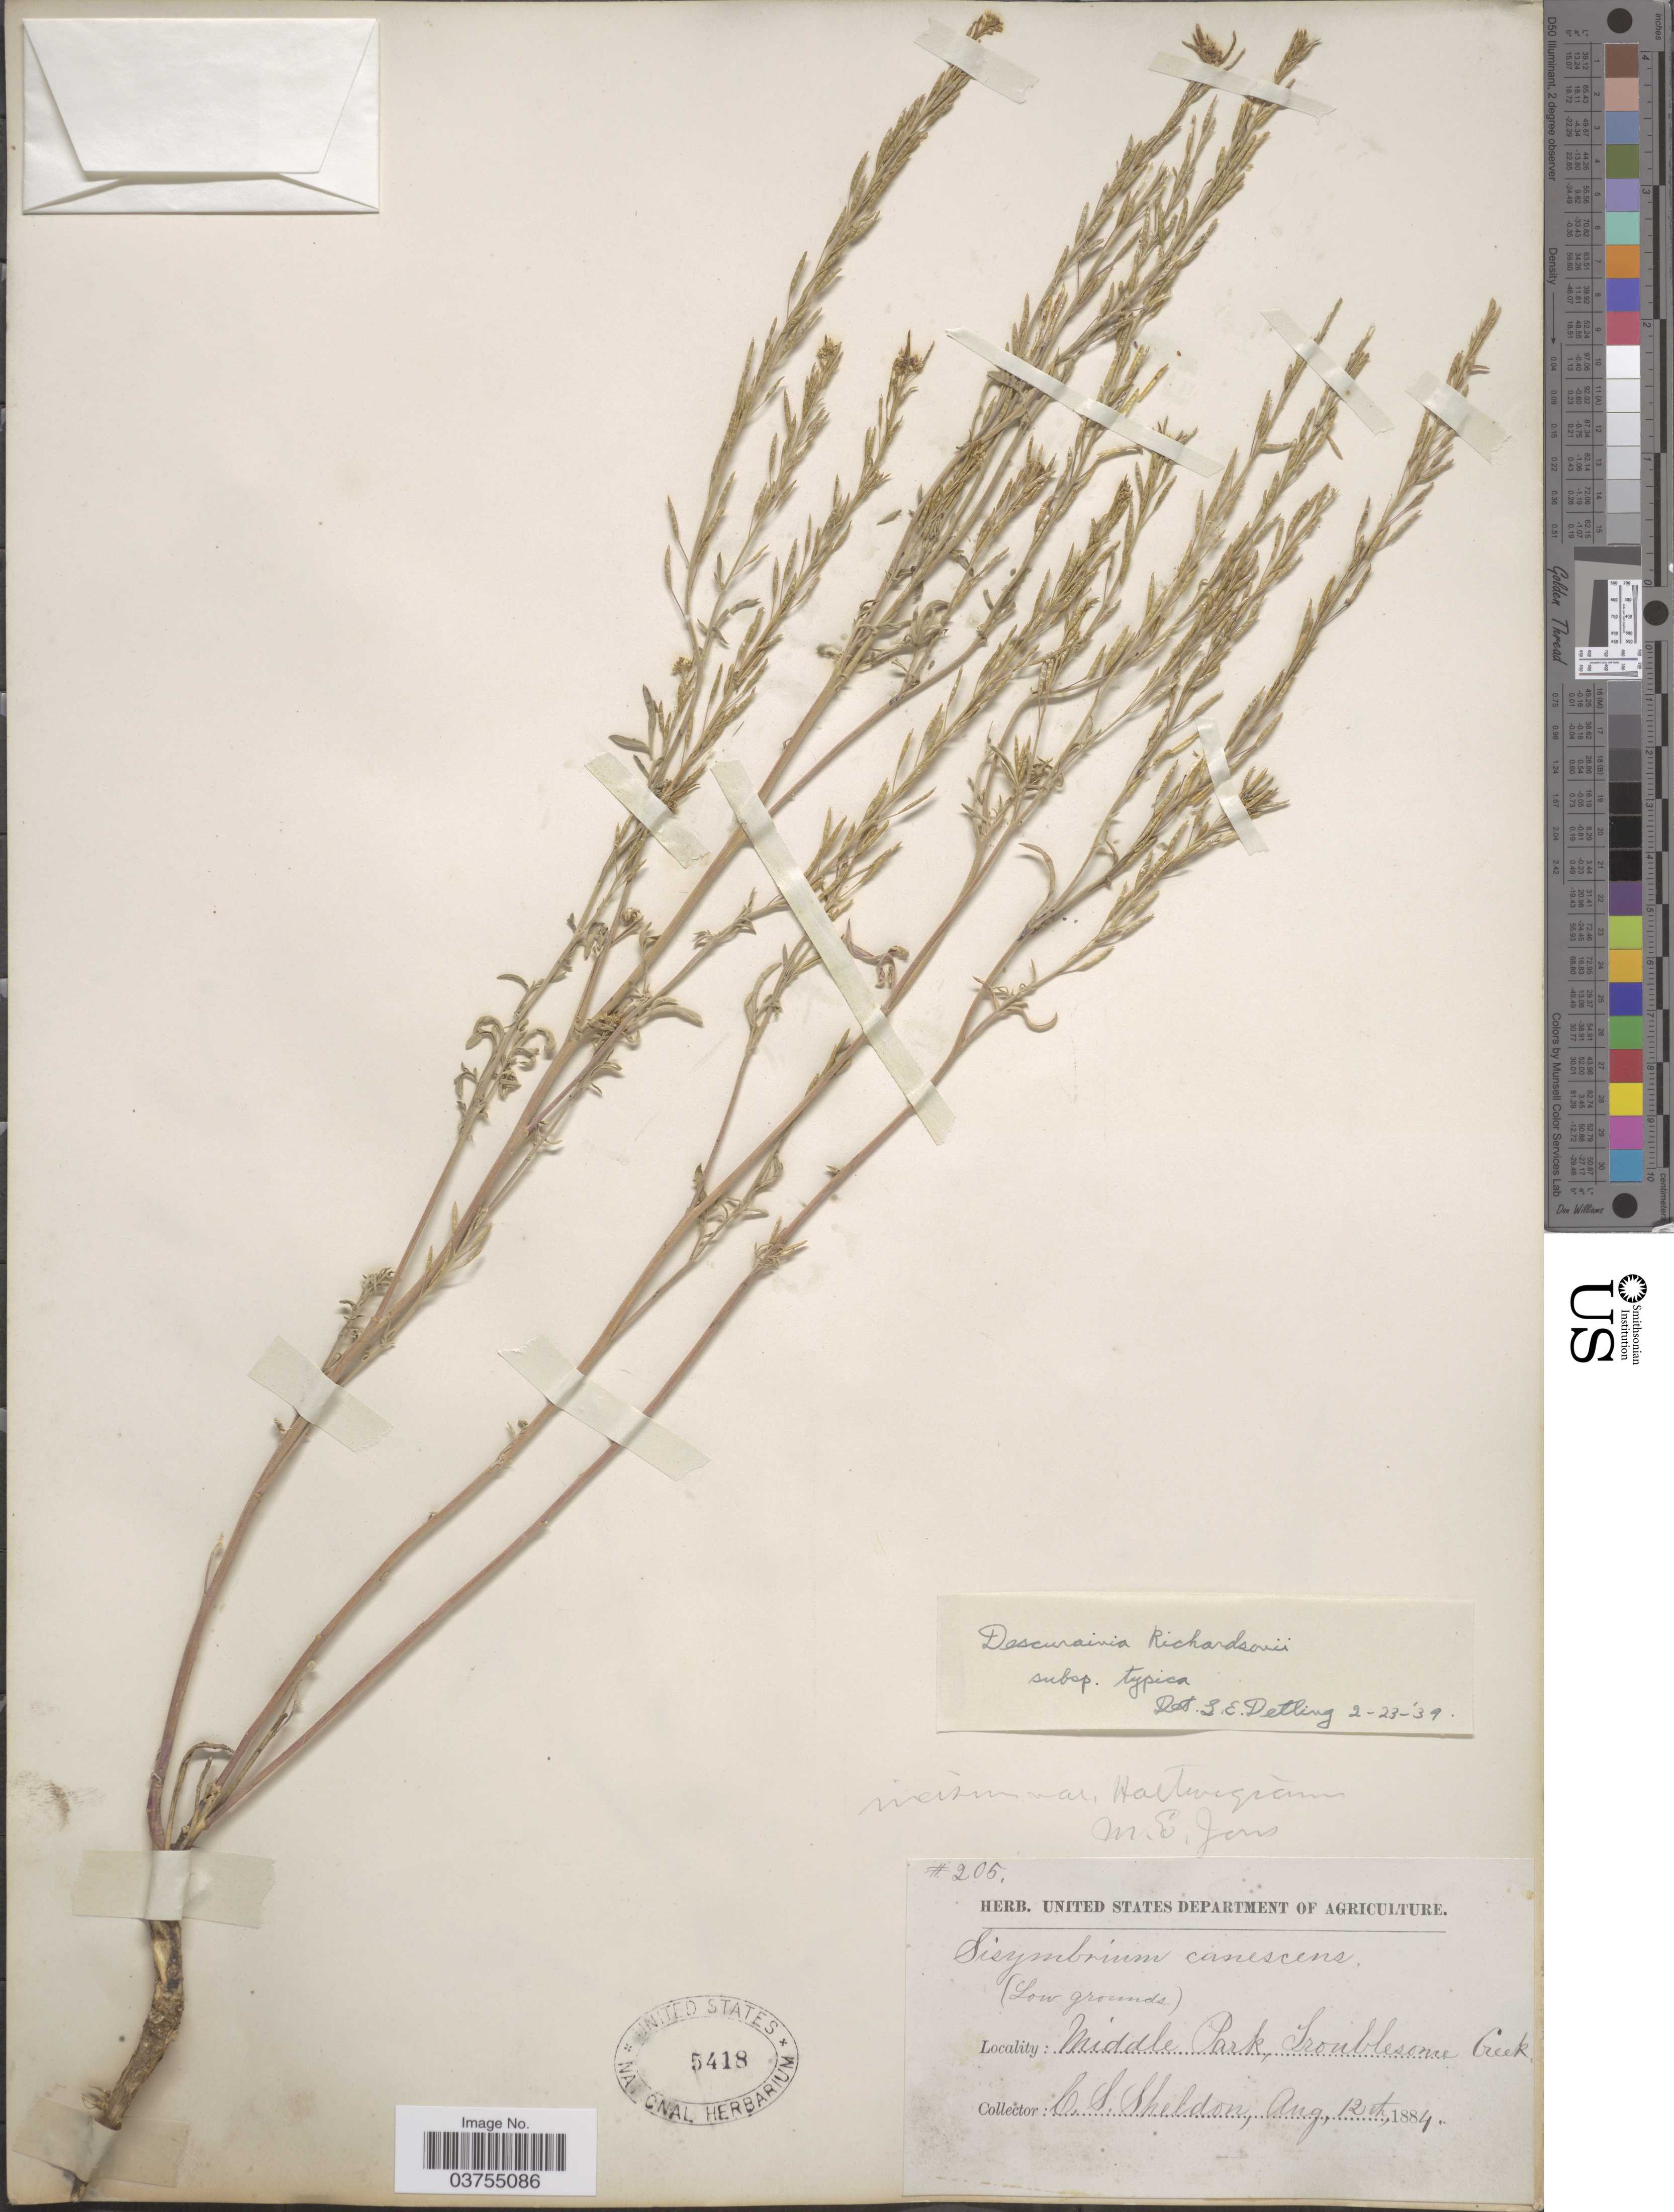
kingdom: Plantae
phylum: Tracheophyta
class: Magnoliopsida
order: Brassicales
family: Brassicaceae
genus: Descurainia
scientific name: Descurainia richardsonii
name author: (C.A. Mey.) O.E. Schulz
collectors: C. S. Sheldon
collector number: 205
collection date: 1884-08-12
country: United States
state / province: Colorado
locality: Middle Park, Troublesome Creek.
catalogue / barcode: US 5418